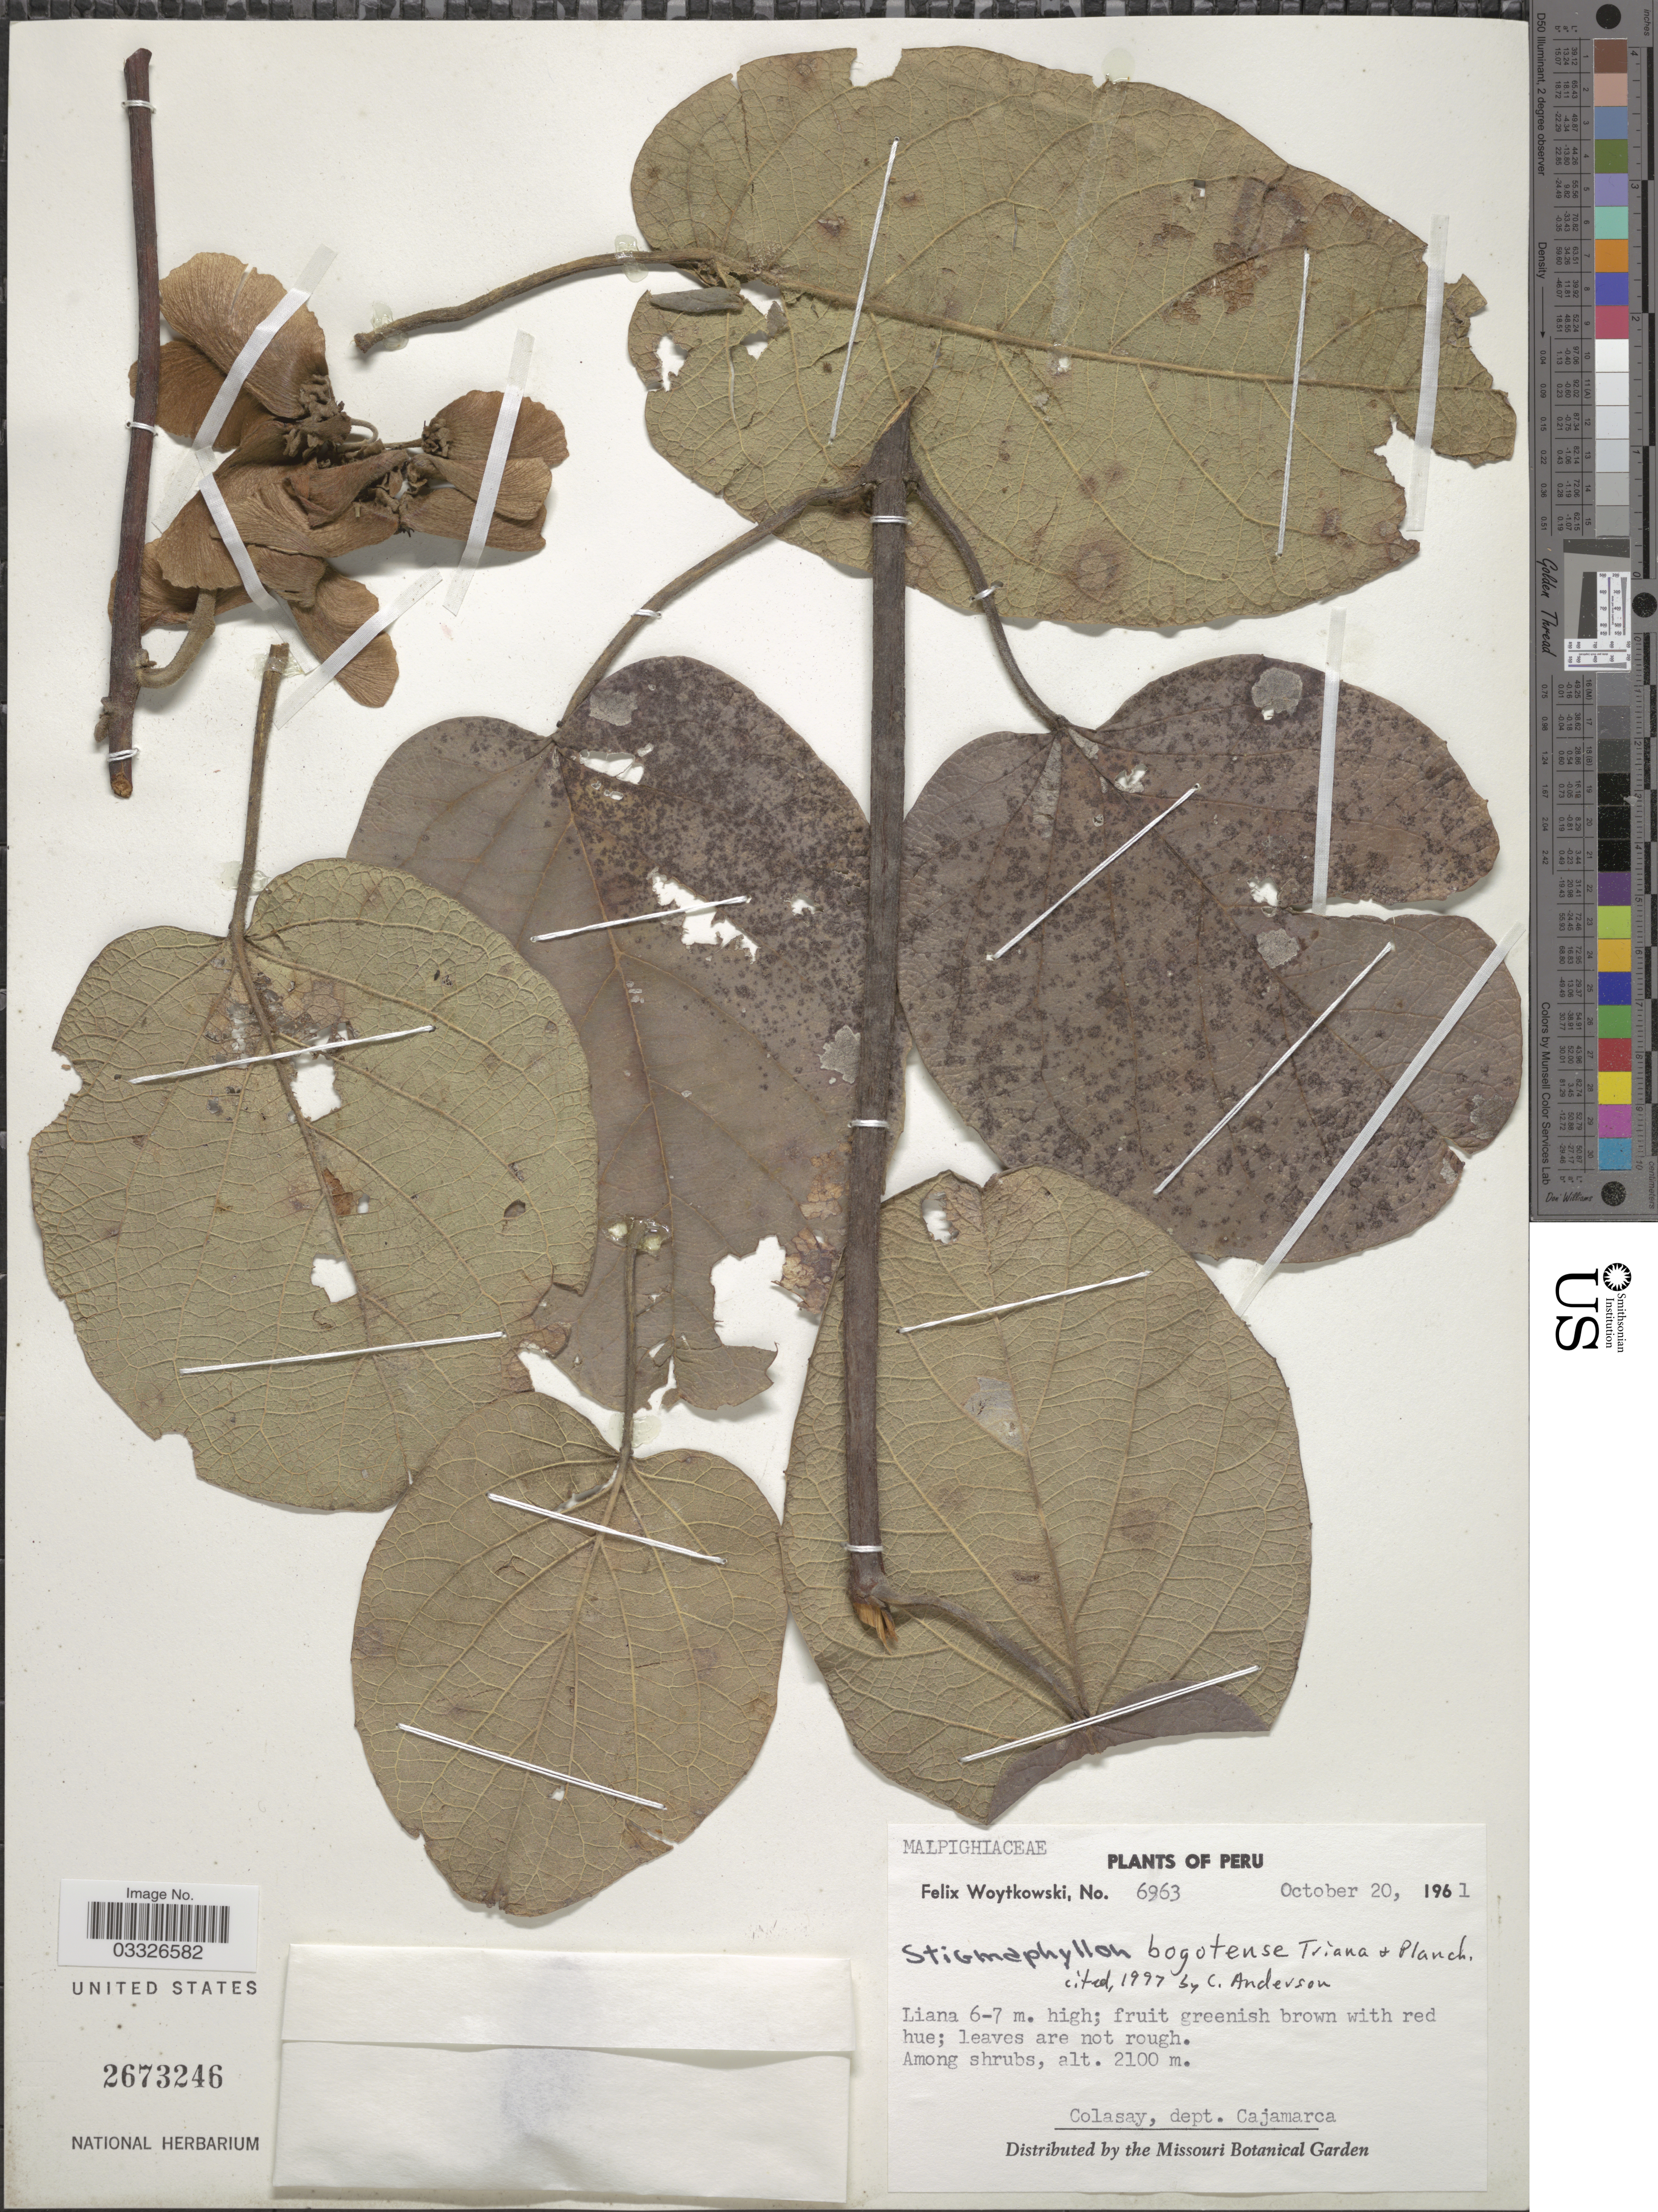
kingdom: Plantae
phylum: Tracheophyta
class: Magnoliopsida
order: Malpighiales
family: Malpighiaceae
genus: Stigmaphyllon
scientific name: Stigmaphyllon bogotense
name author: Triana & Planch.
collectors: F. Woytkowski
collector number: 6963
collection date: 1961-10-20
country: Peru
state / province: Cajamarca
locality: Colasay, dept. Cajamarca.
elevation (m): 2100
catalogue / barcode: US 2673246